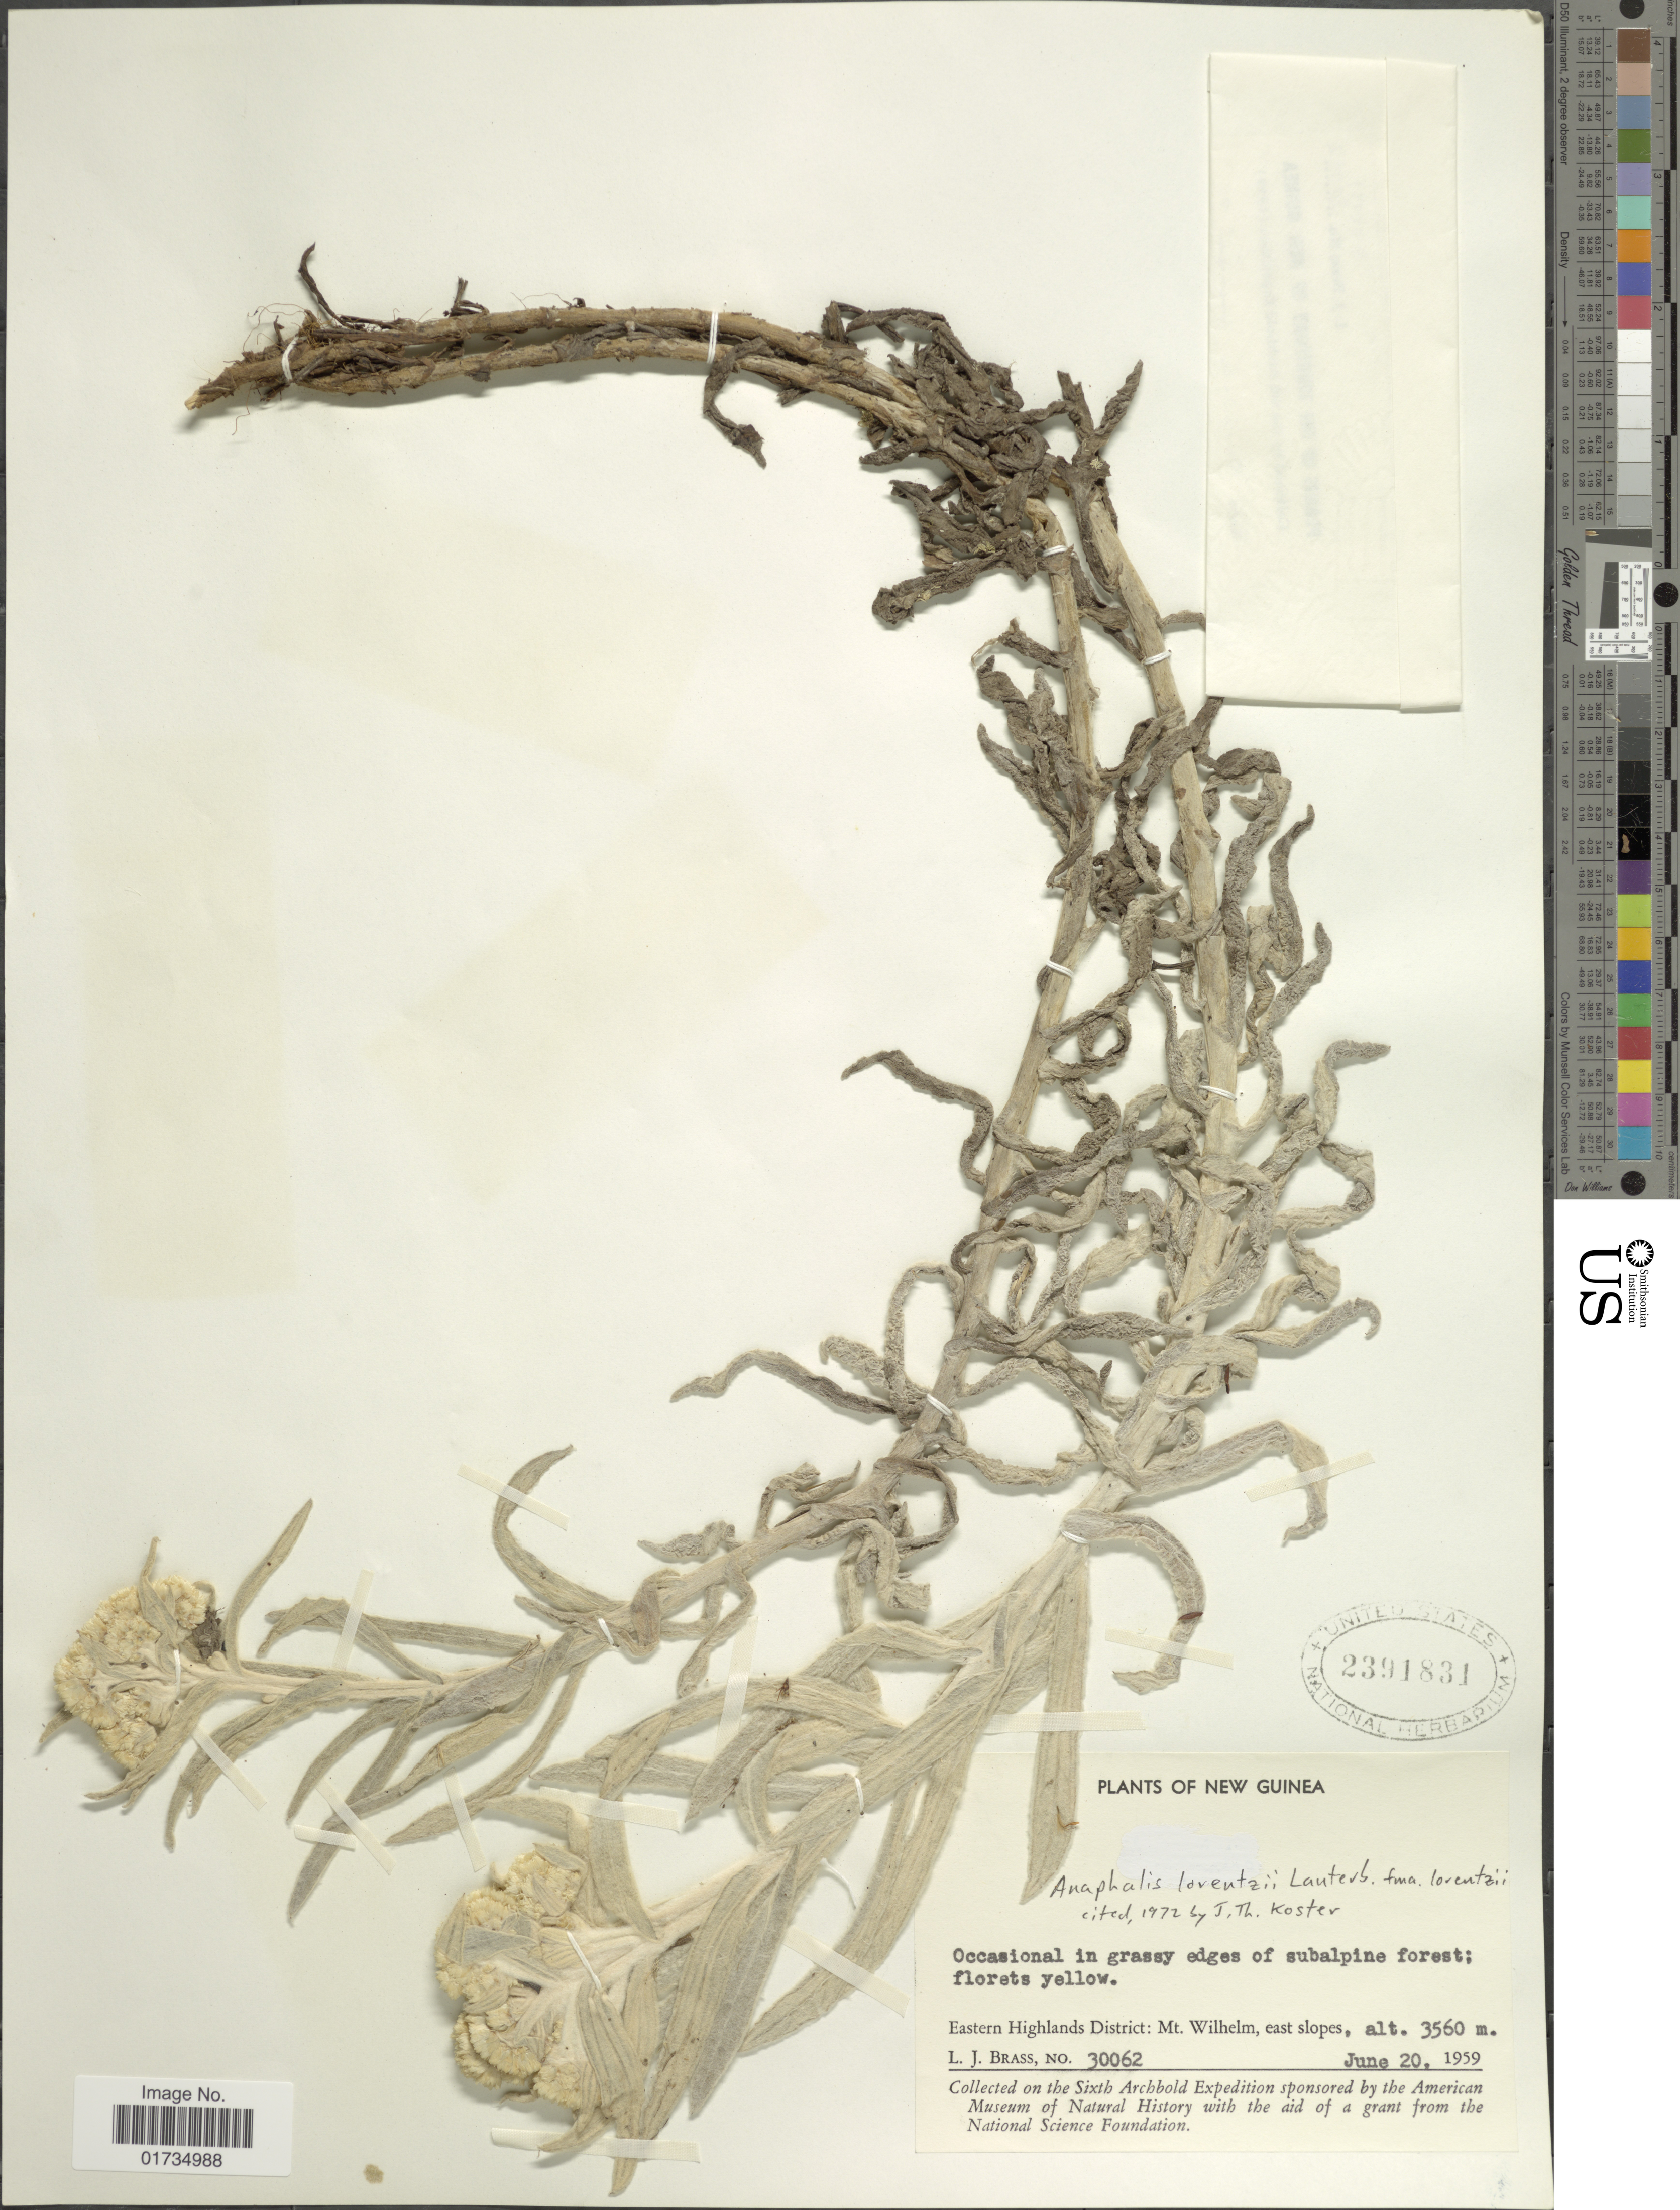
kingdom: Plantae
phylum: Tracheophyta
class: Magnoliopsida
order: Asterales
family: Asteraceae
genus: Anaphalis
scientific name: Anaphalis lorentzii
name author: Lauterb.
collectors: L. J. Brass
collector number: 30062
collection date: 1959-06-20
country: Papua New Guinea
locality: New Guinea. Eastern Highlands District: Mt. Wilhelm, east slopes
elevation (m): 3560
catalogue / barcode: US 2391831